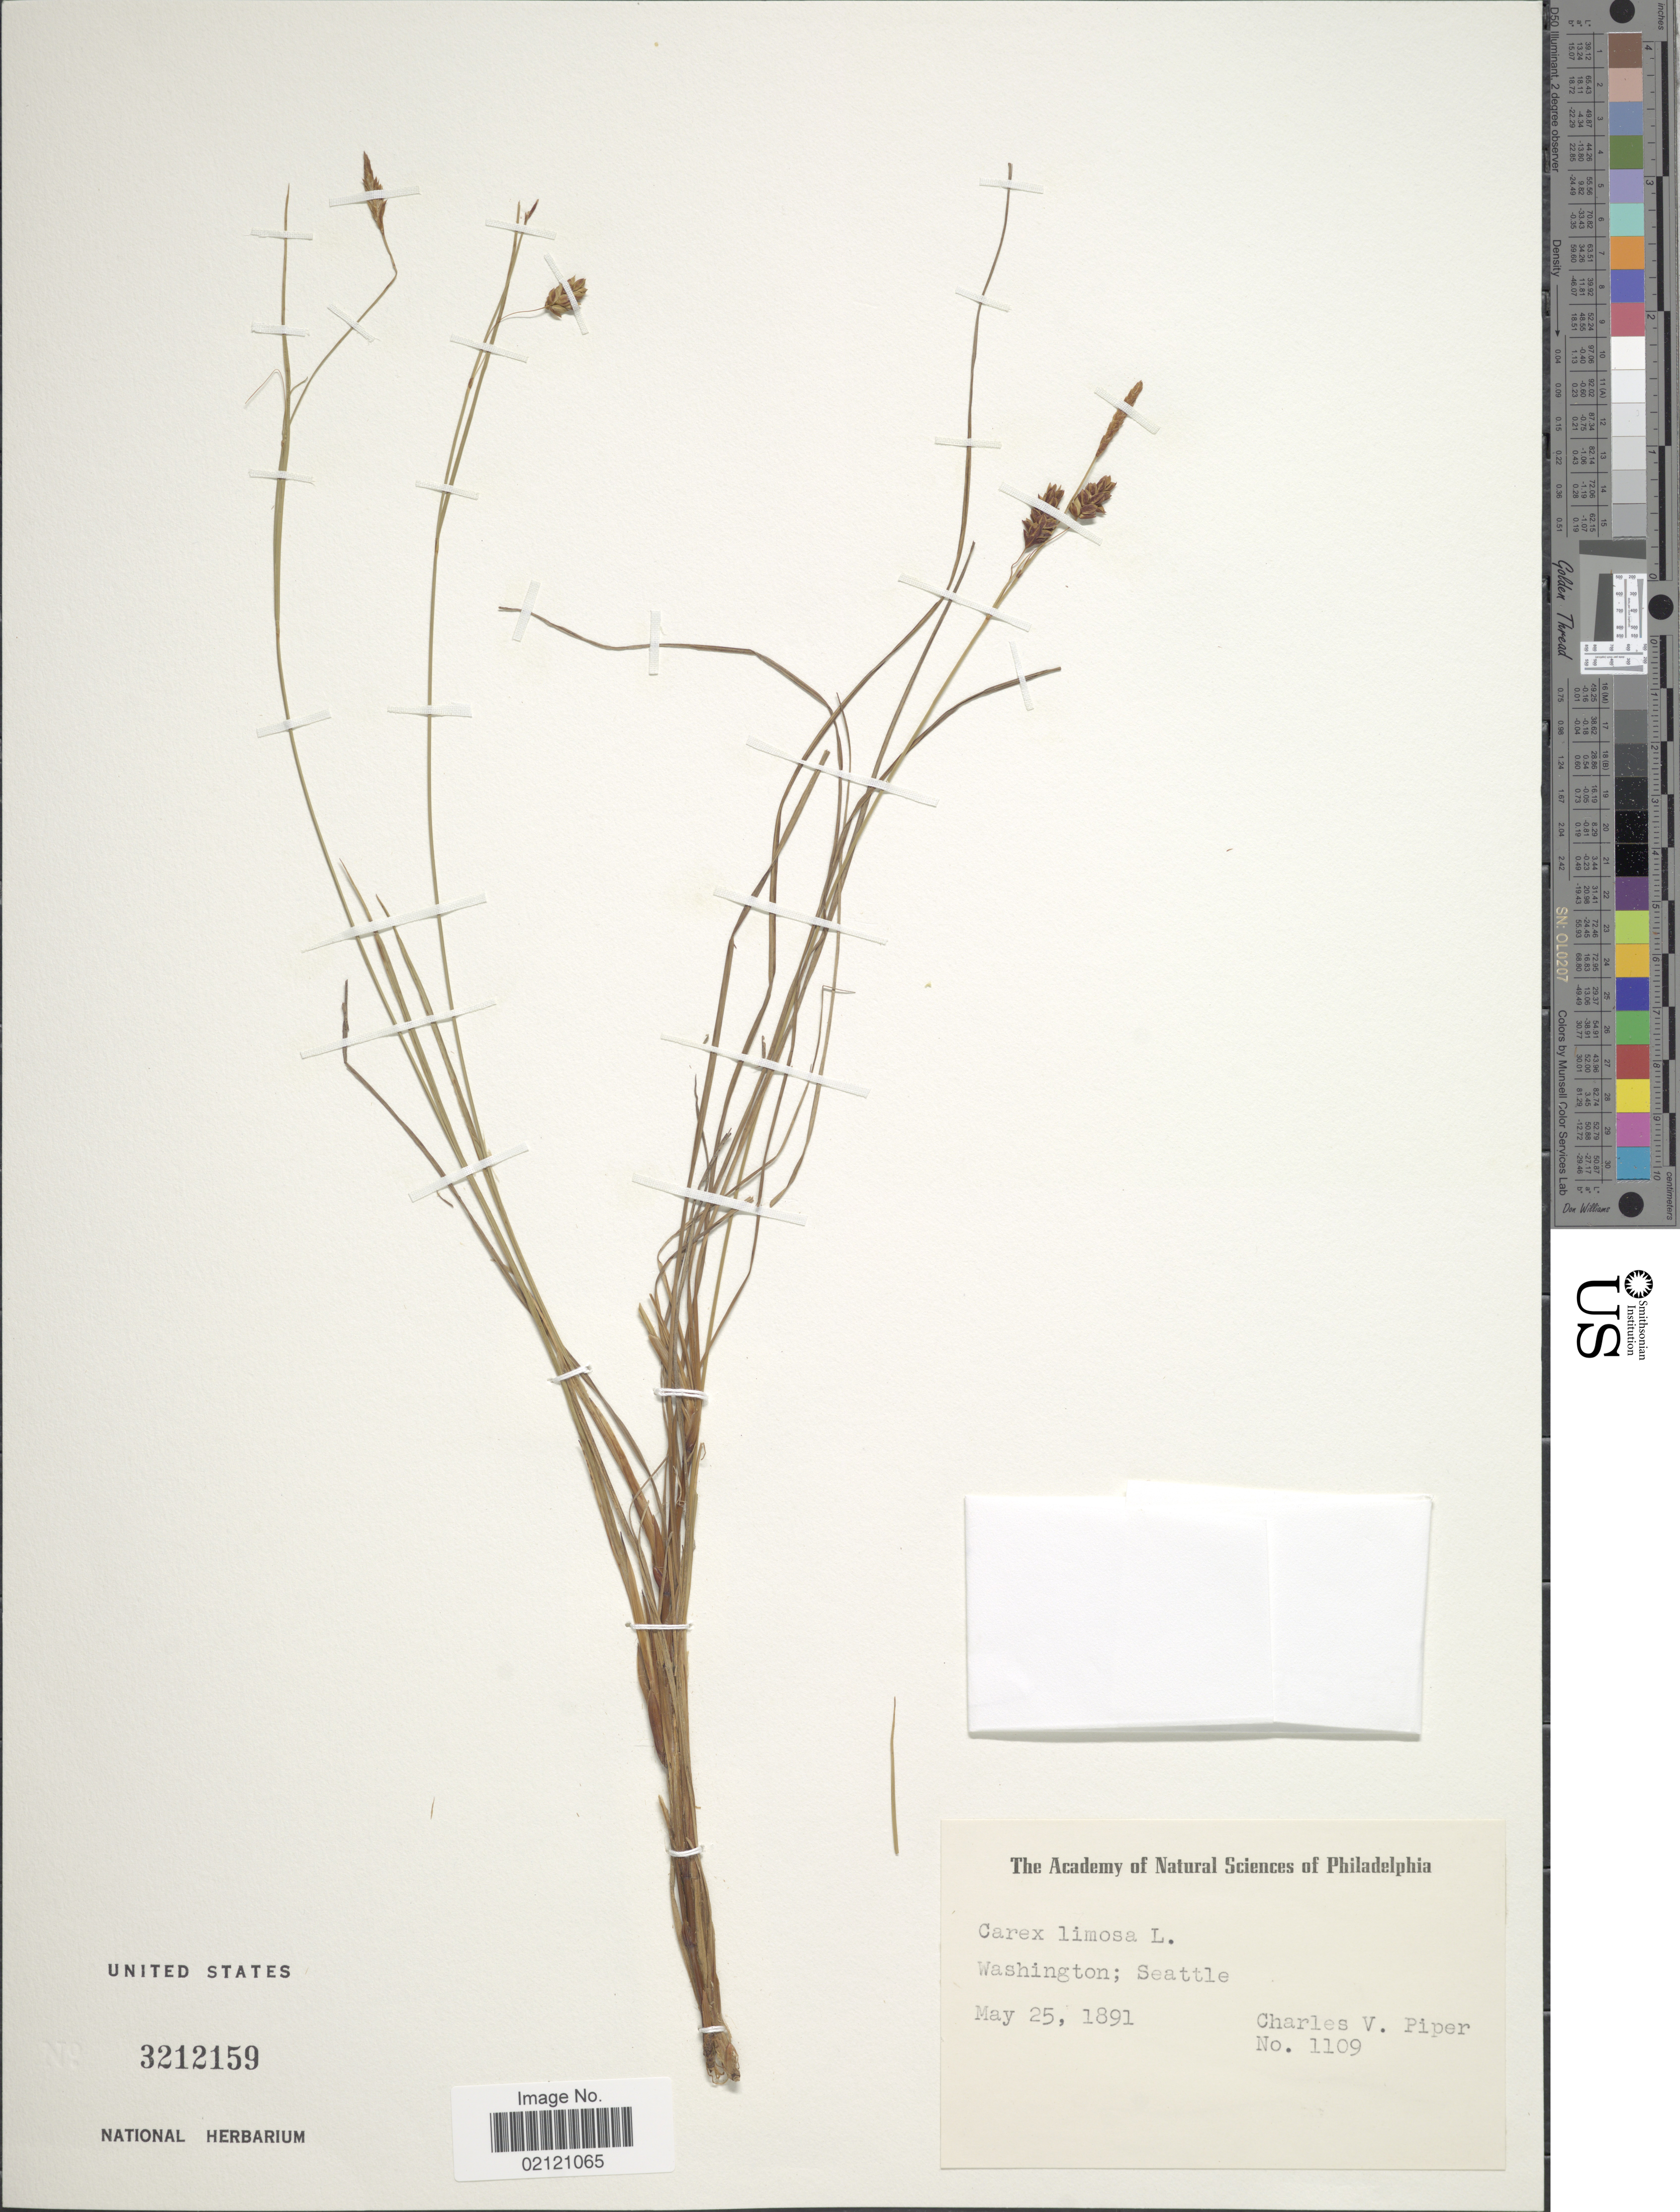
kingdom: Plantae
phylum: Tracheophyta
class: Liliopsida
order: Poales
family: Cyperaceae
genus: Carex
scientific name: Carex limosa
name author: L.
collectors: C. V. Piper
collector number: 1109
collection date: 1891-05-25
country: United States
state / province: Washington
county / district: King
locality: Seattle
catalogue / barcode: US 3212159